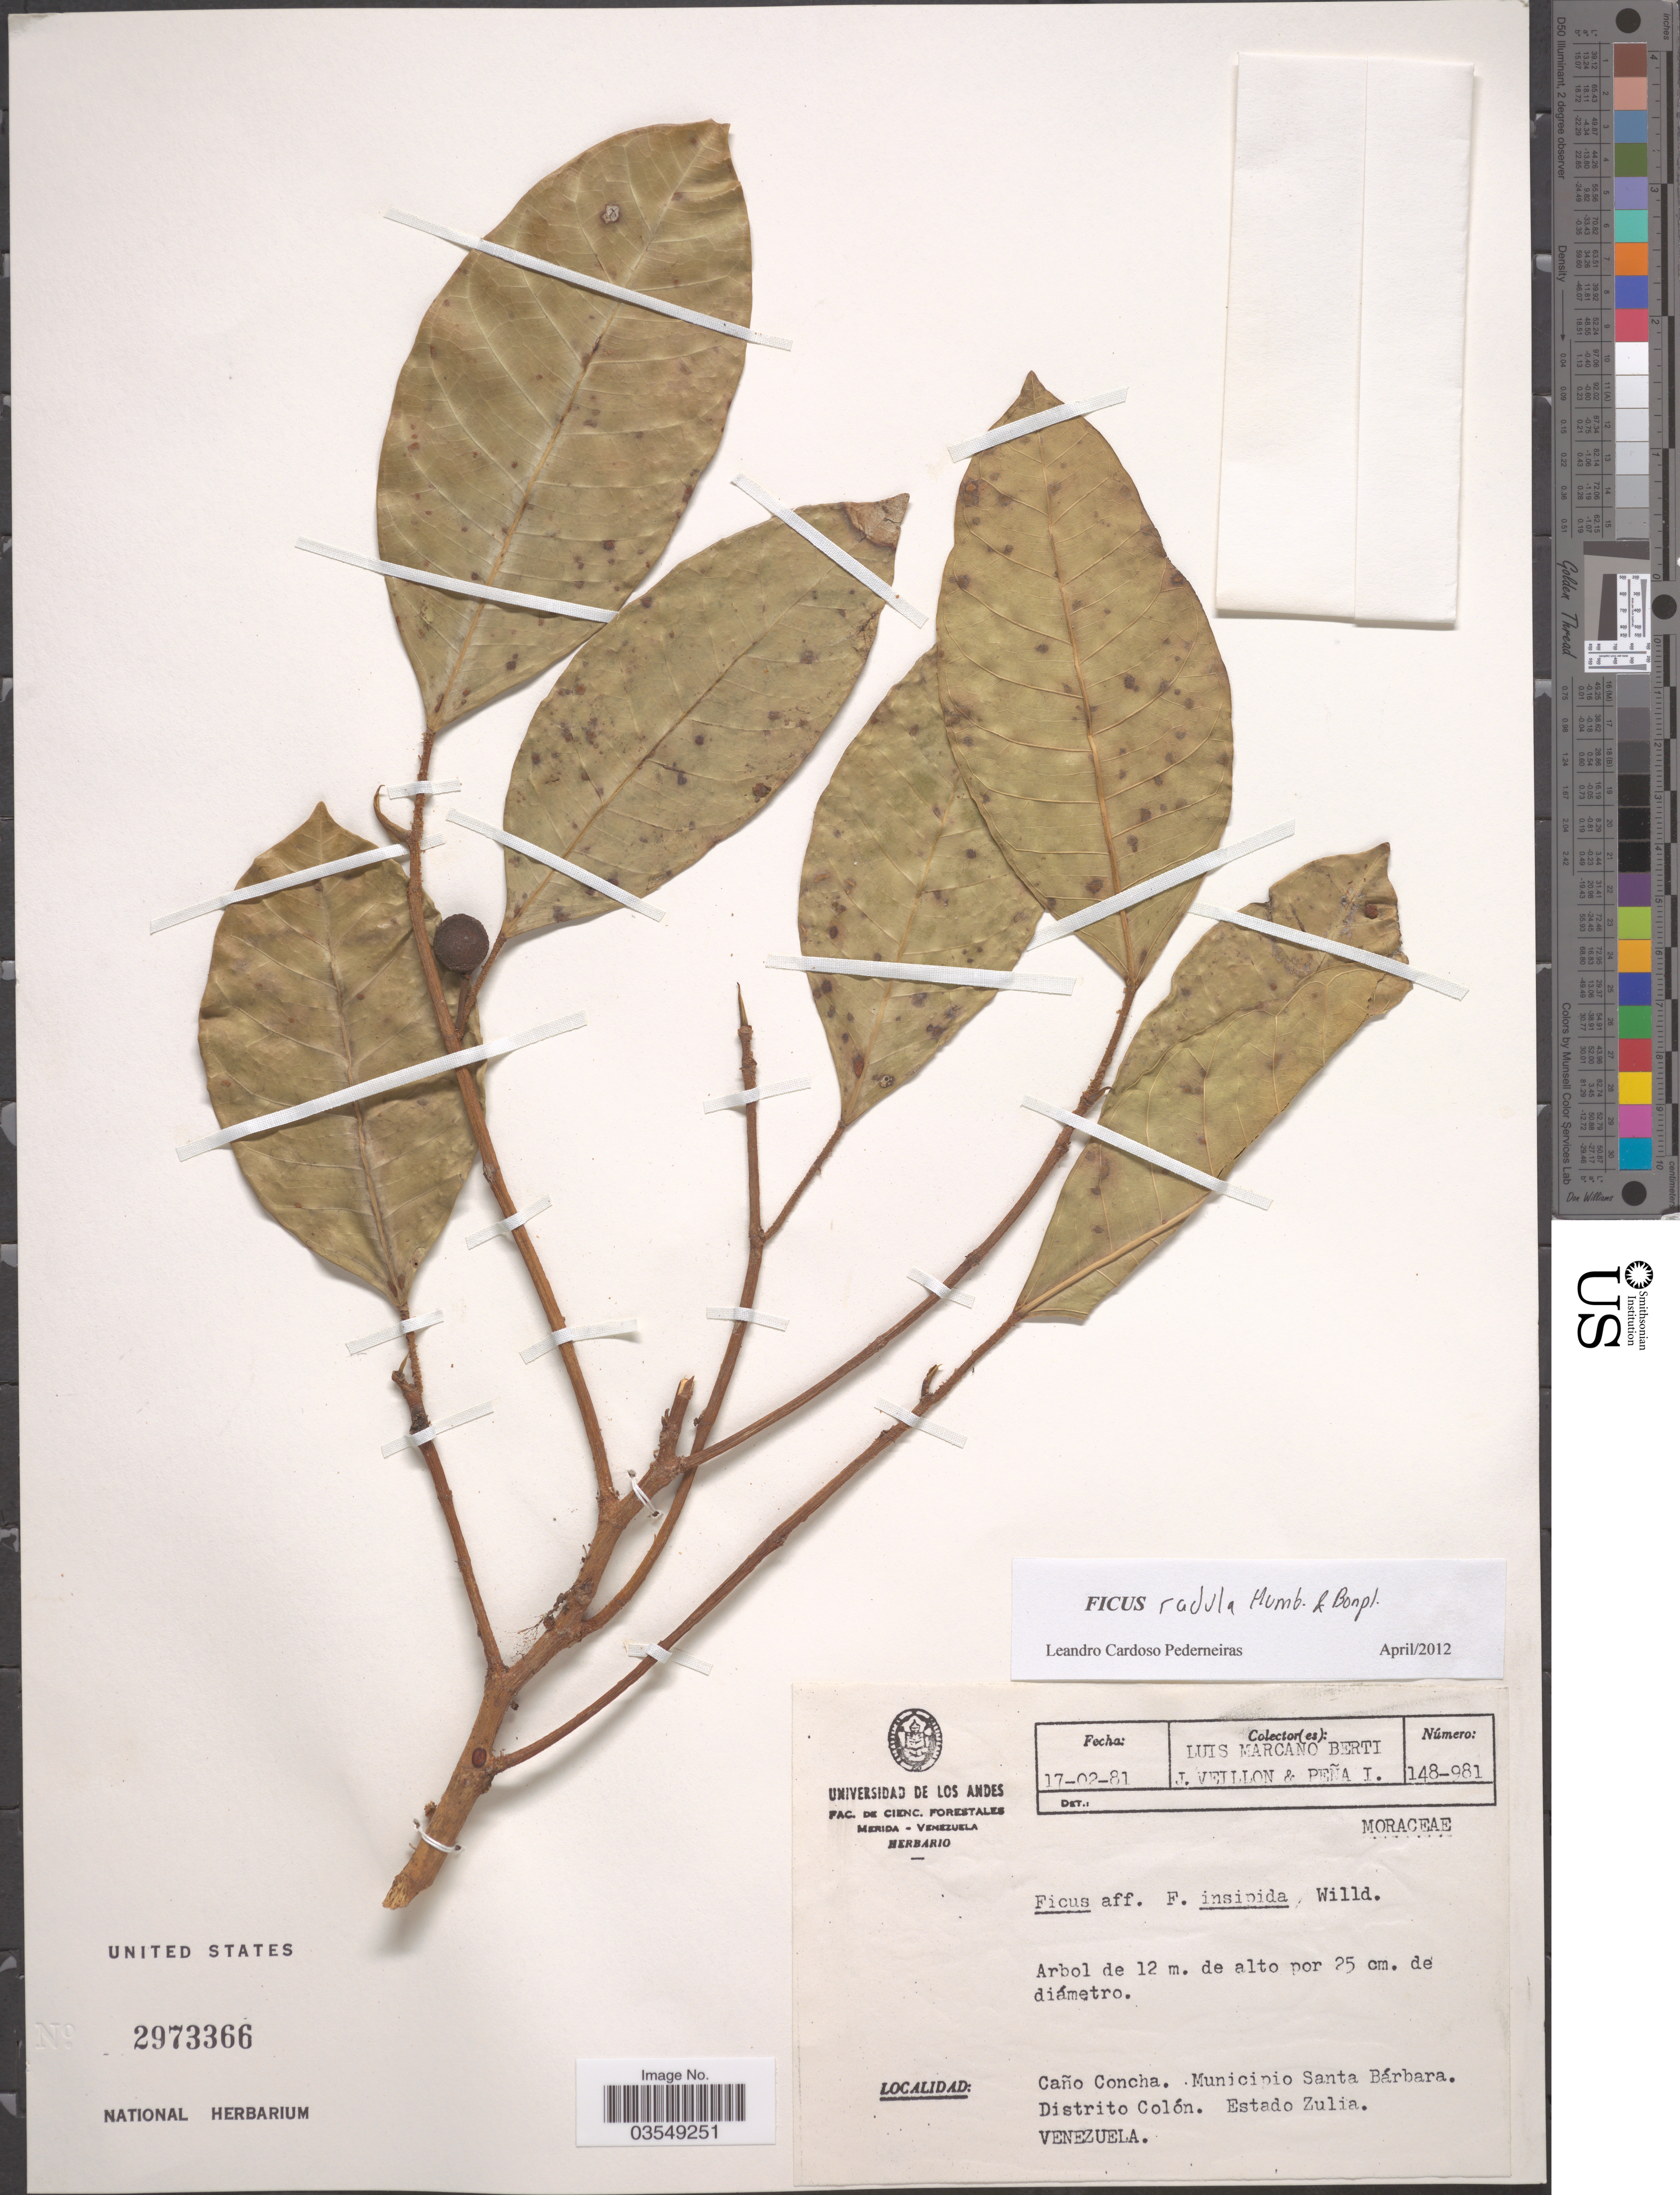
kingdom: Plantae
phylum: Tracheophyta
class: Magnoliopsida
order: Rosales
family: Moraceae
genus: Ficus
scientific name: Ficus radula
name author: Humb. & Bonpl. ex Willd.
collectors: L. Marcano-Berti, J. Veillon & J. Pena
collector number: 148-981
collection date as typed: Transcribed d/m/y: 17/2/81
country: Venezuela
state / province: Zulia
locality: Caño Concha. Municipio Santa Bárbara. Distrito Colón.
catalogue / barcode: US 2973366